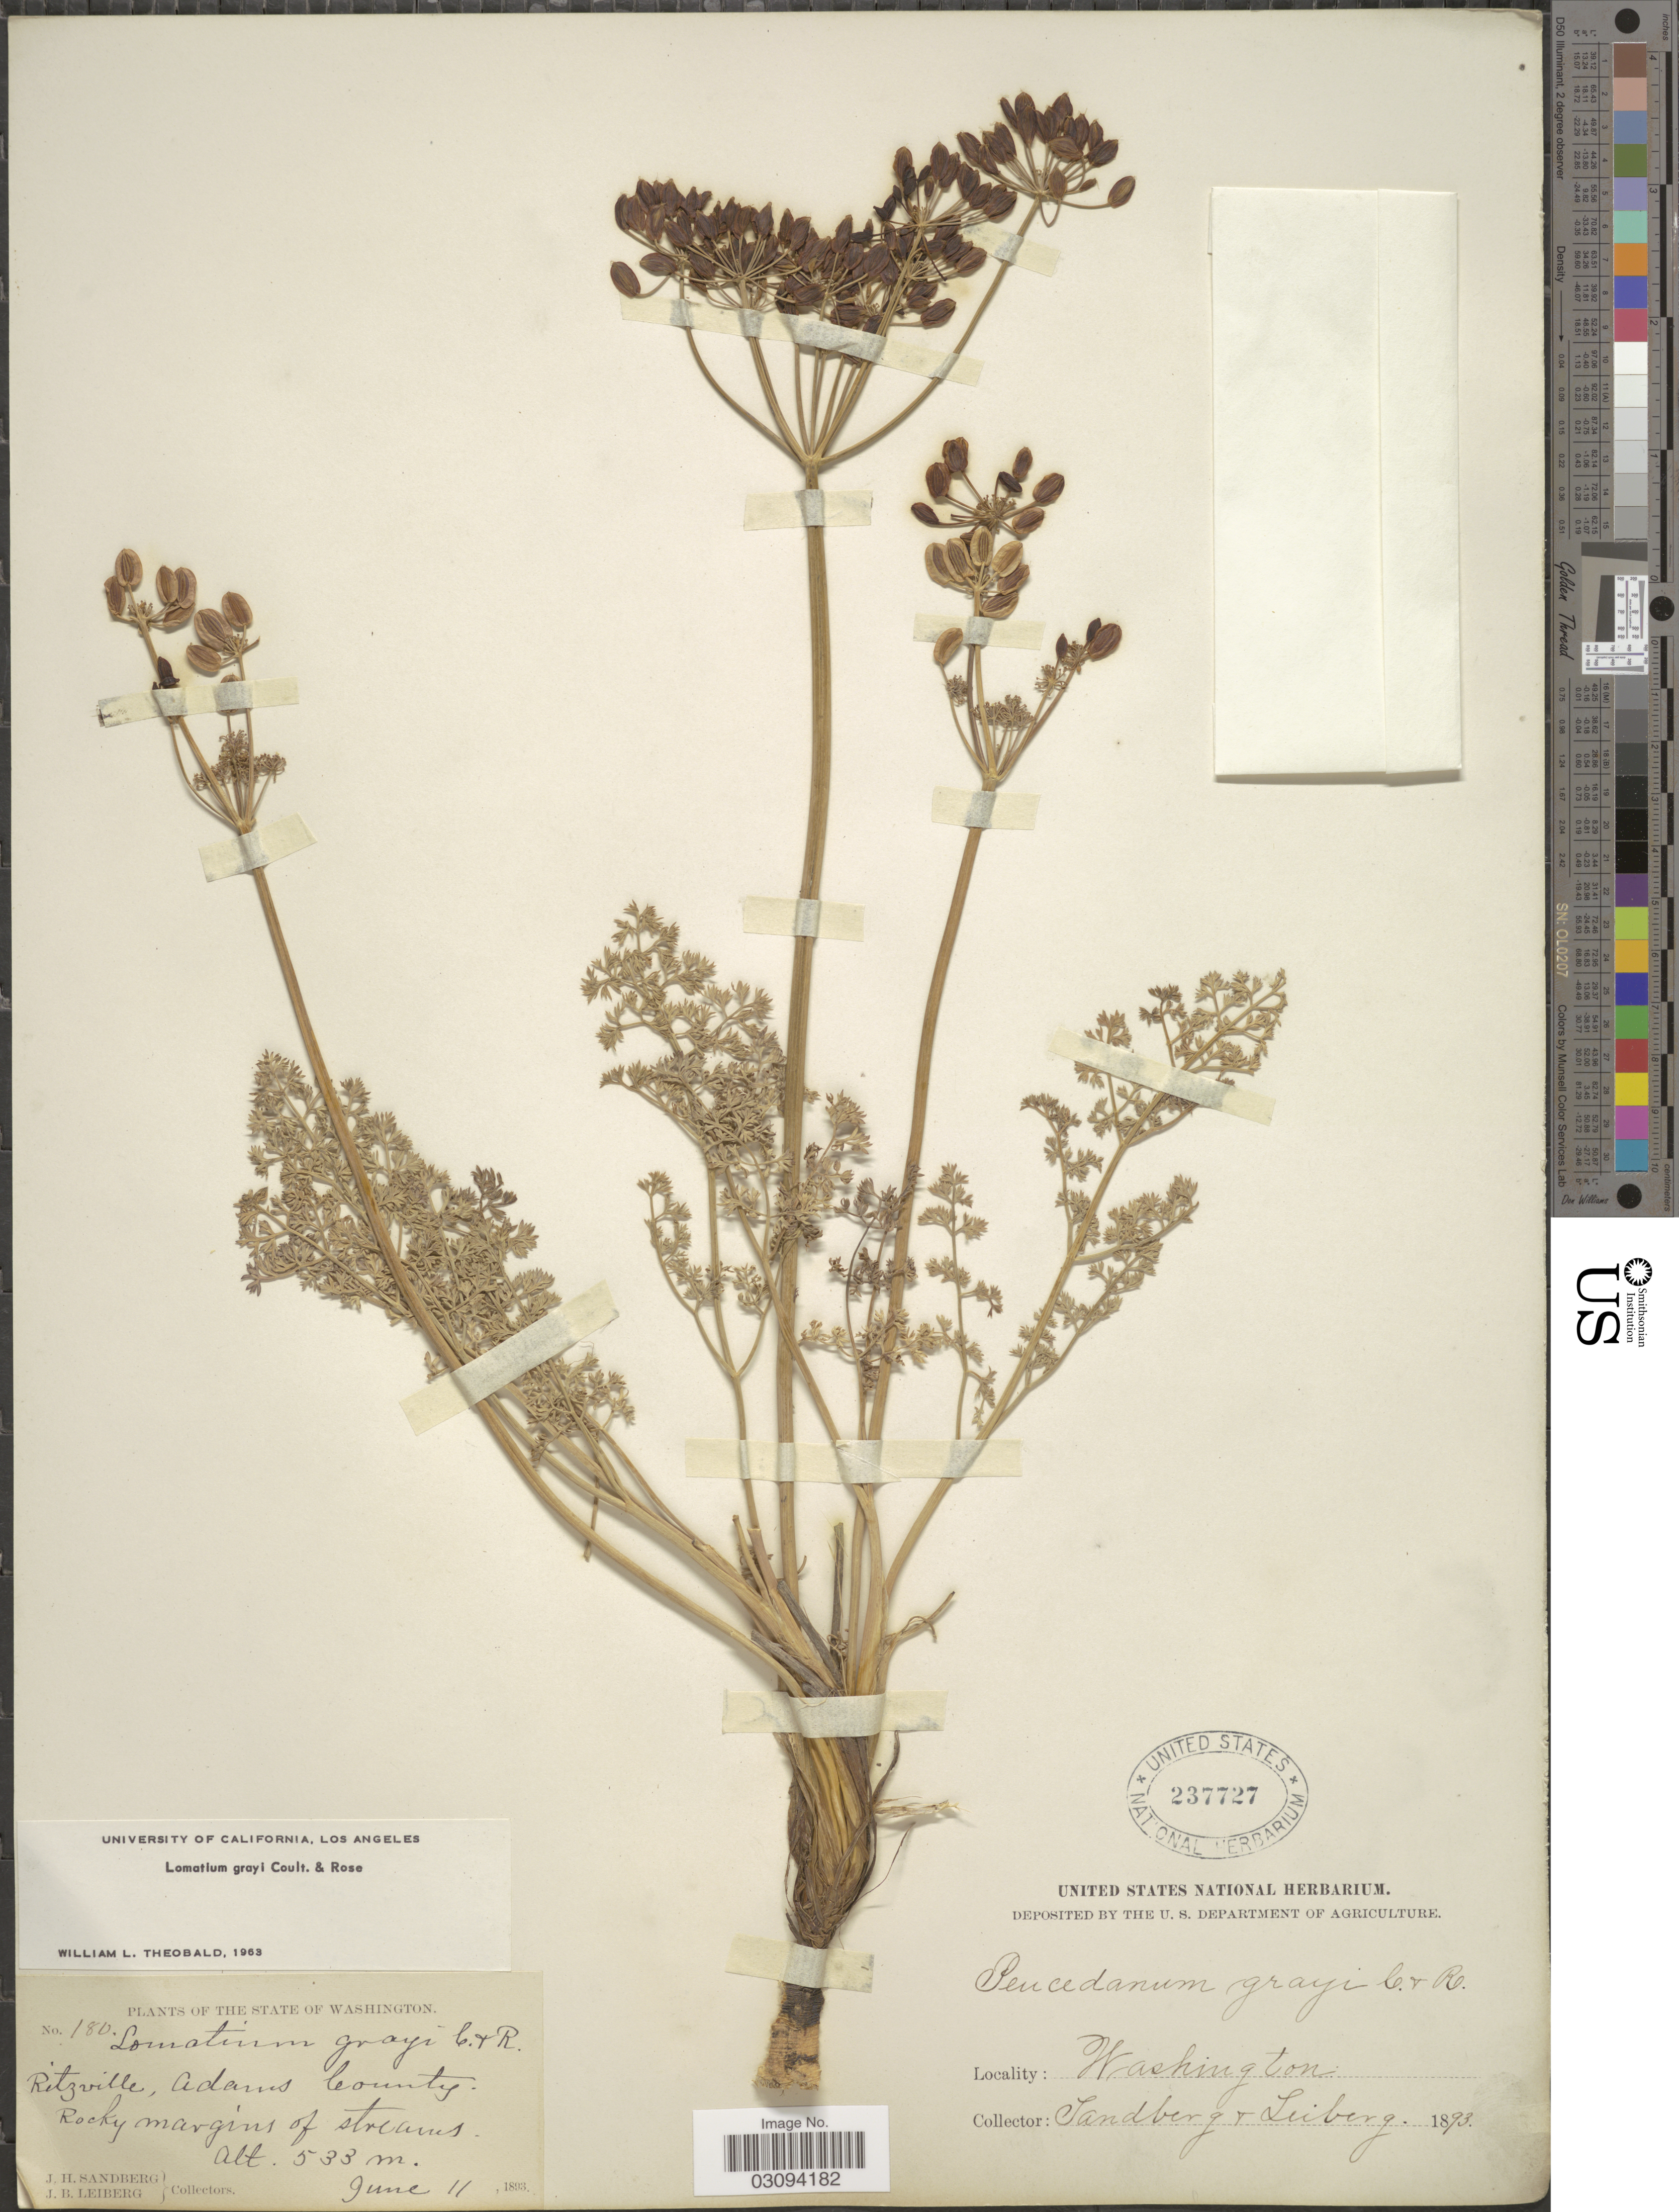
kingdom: Plantae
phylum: Tracheophyta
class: Magnoliopsida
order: Apiales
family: Apiaceae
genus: Lomatium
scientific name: Lomatium grayi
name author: (J.M. Coult. & Rose) J.M. Coult. & Rose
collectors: J. H. Sandberg & J. B. Leiberg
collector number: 180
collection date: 1893-06-11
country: United States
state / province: Washington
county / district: Adams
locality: Ritzville, Adams County.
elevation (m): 533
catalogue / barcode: US 237727